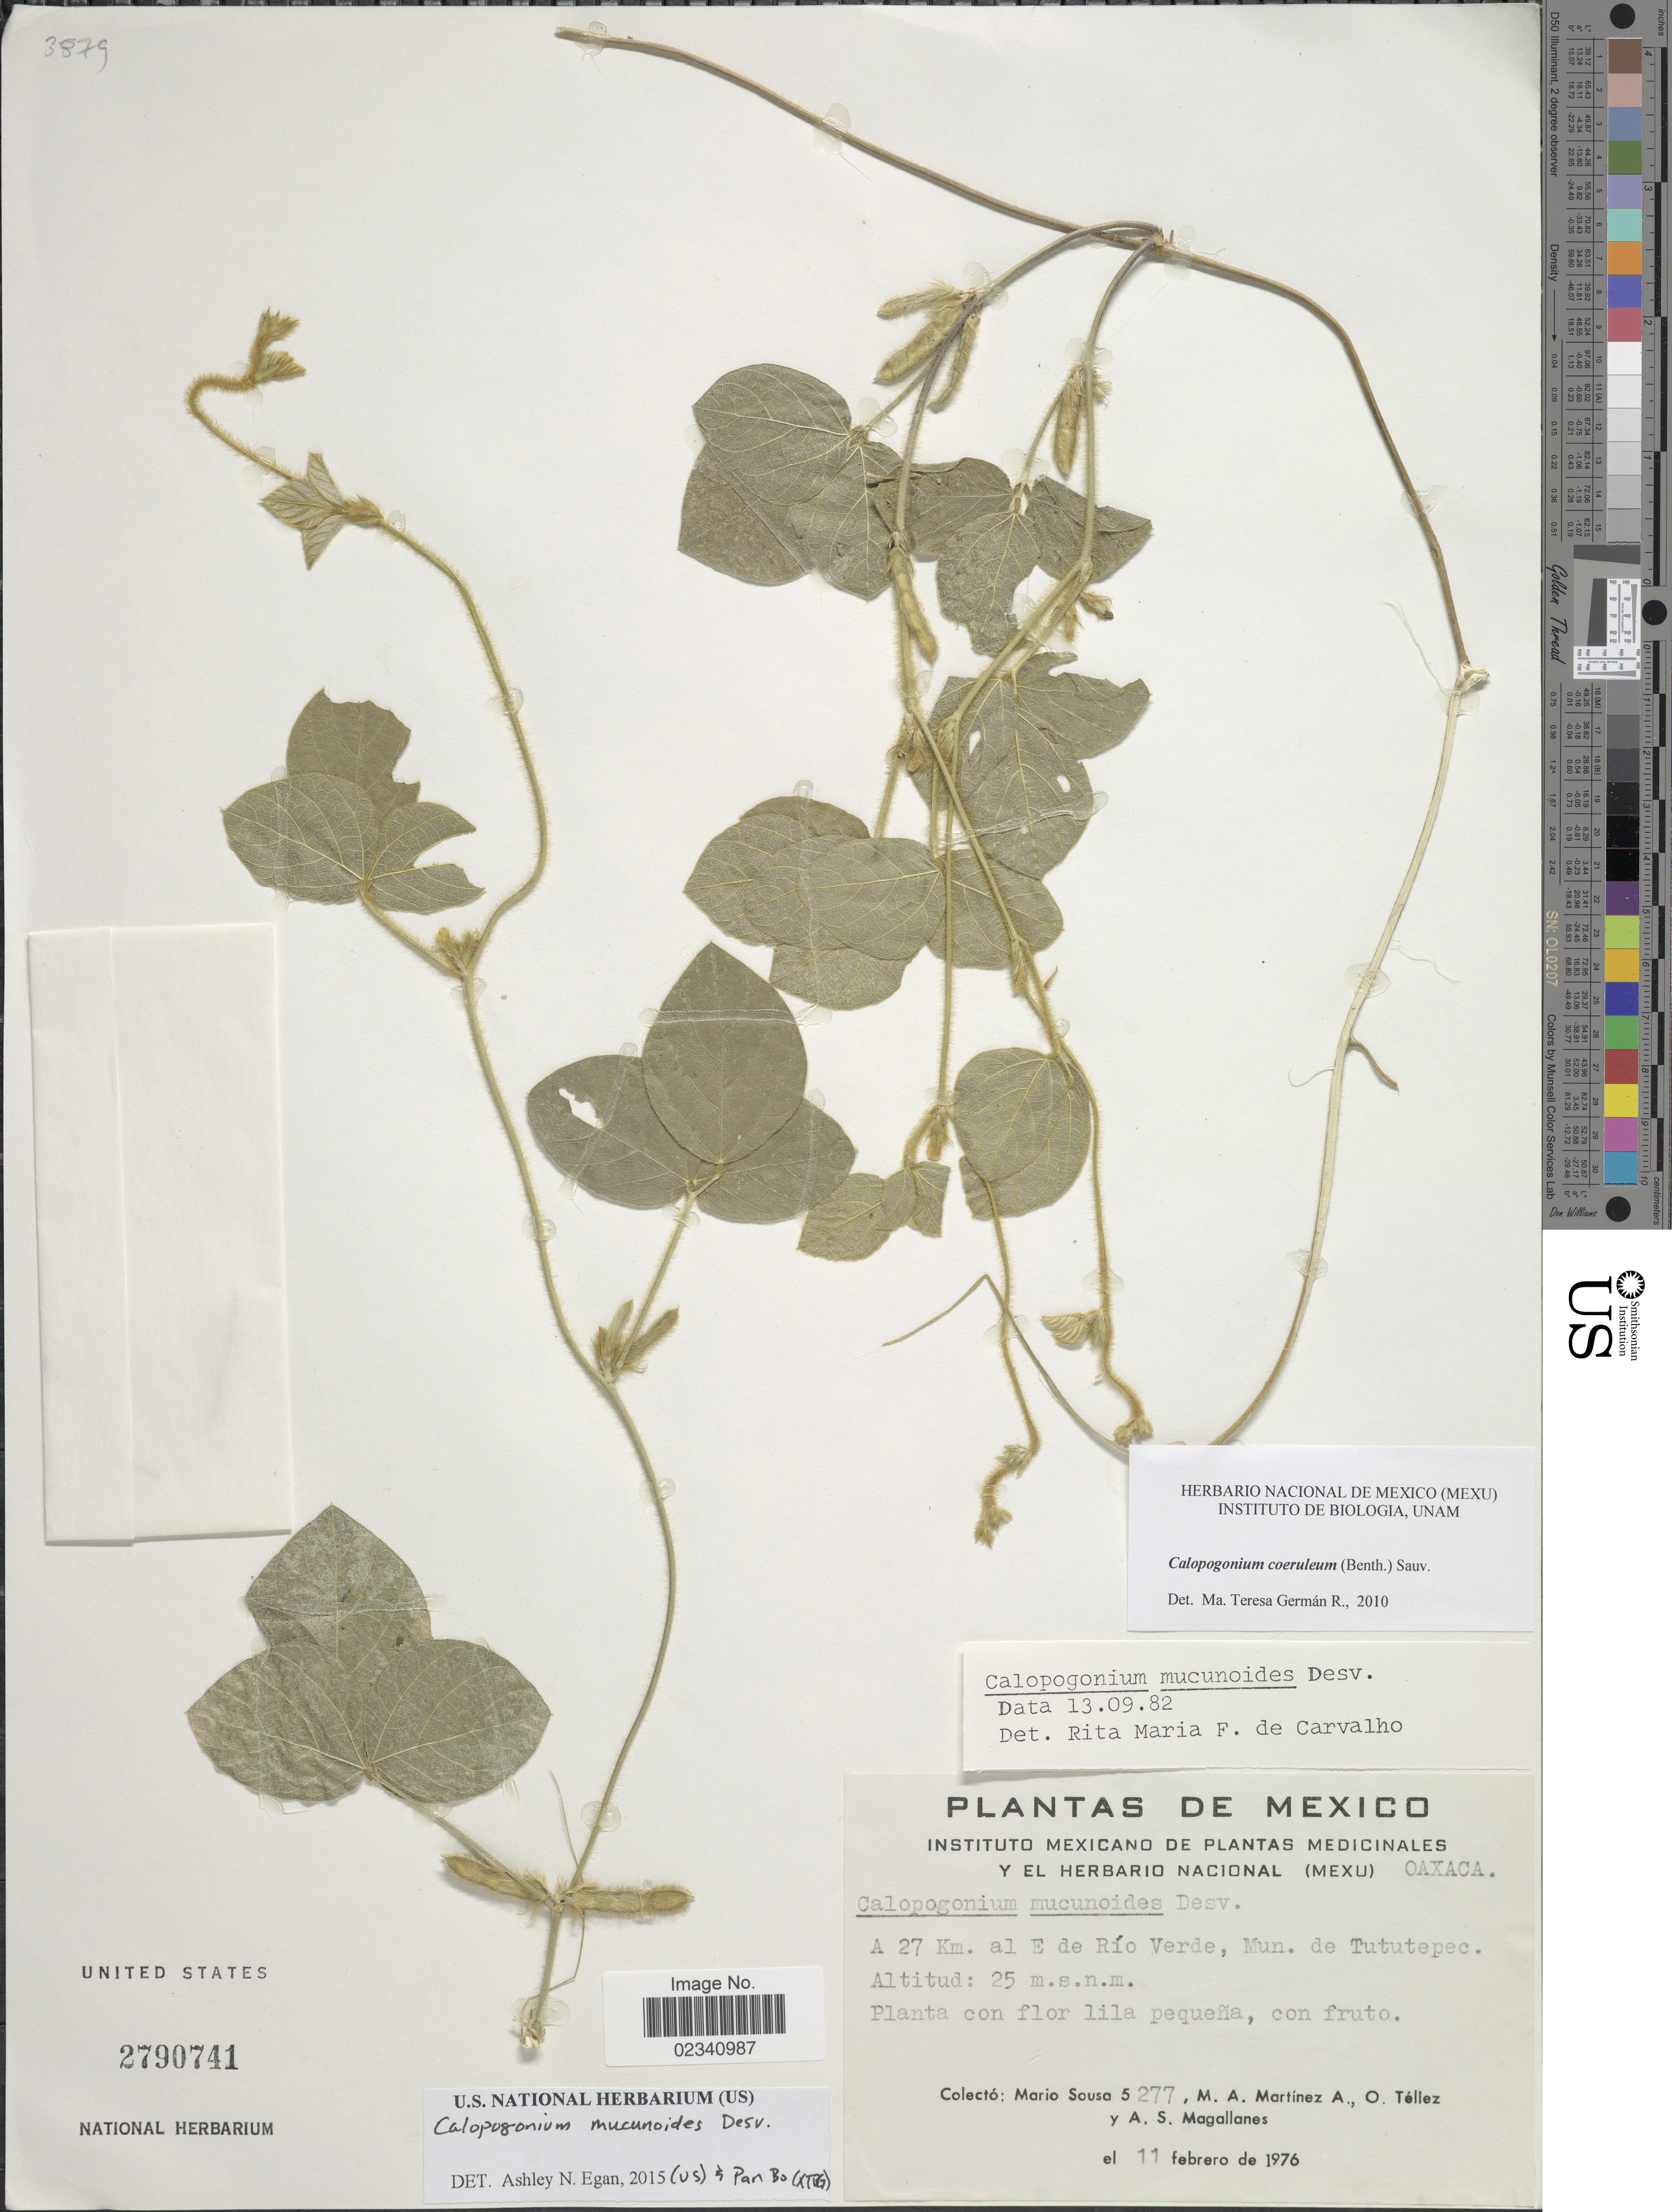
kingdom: Plantae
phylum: Tracheophyta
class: Magnoliopsida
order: Fabales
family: Fabaceae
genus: Calopogonium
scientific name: Calopogonium mucunoides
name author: Desv.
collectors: M. Sousa S., M. A. Martínez Alfaro, O. Tellez & A. Magallanes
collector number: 5277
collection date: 1976-02-11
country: Mexico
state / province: Oaxaca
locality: Oaxaca, A 27 Km. al E de Rio Verde, Mun. de Tututepec.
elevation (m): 25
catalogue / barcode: US 2790741